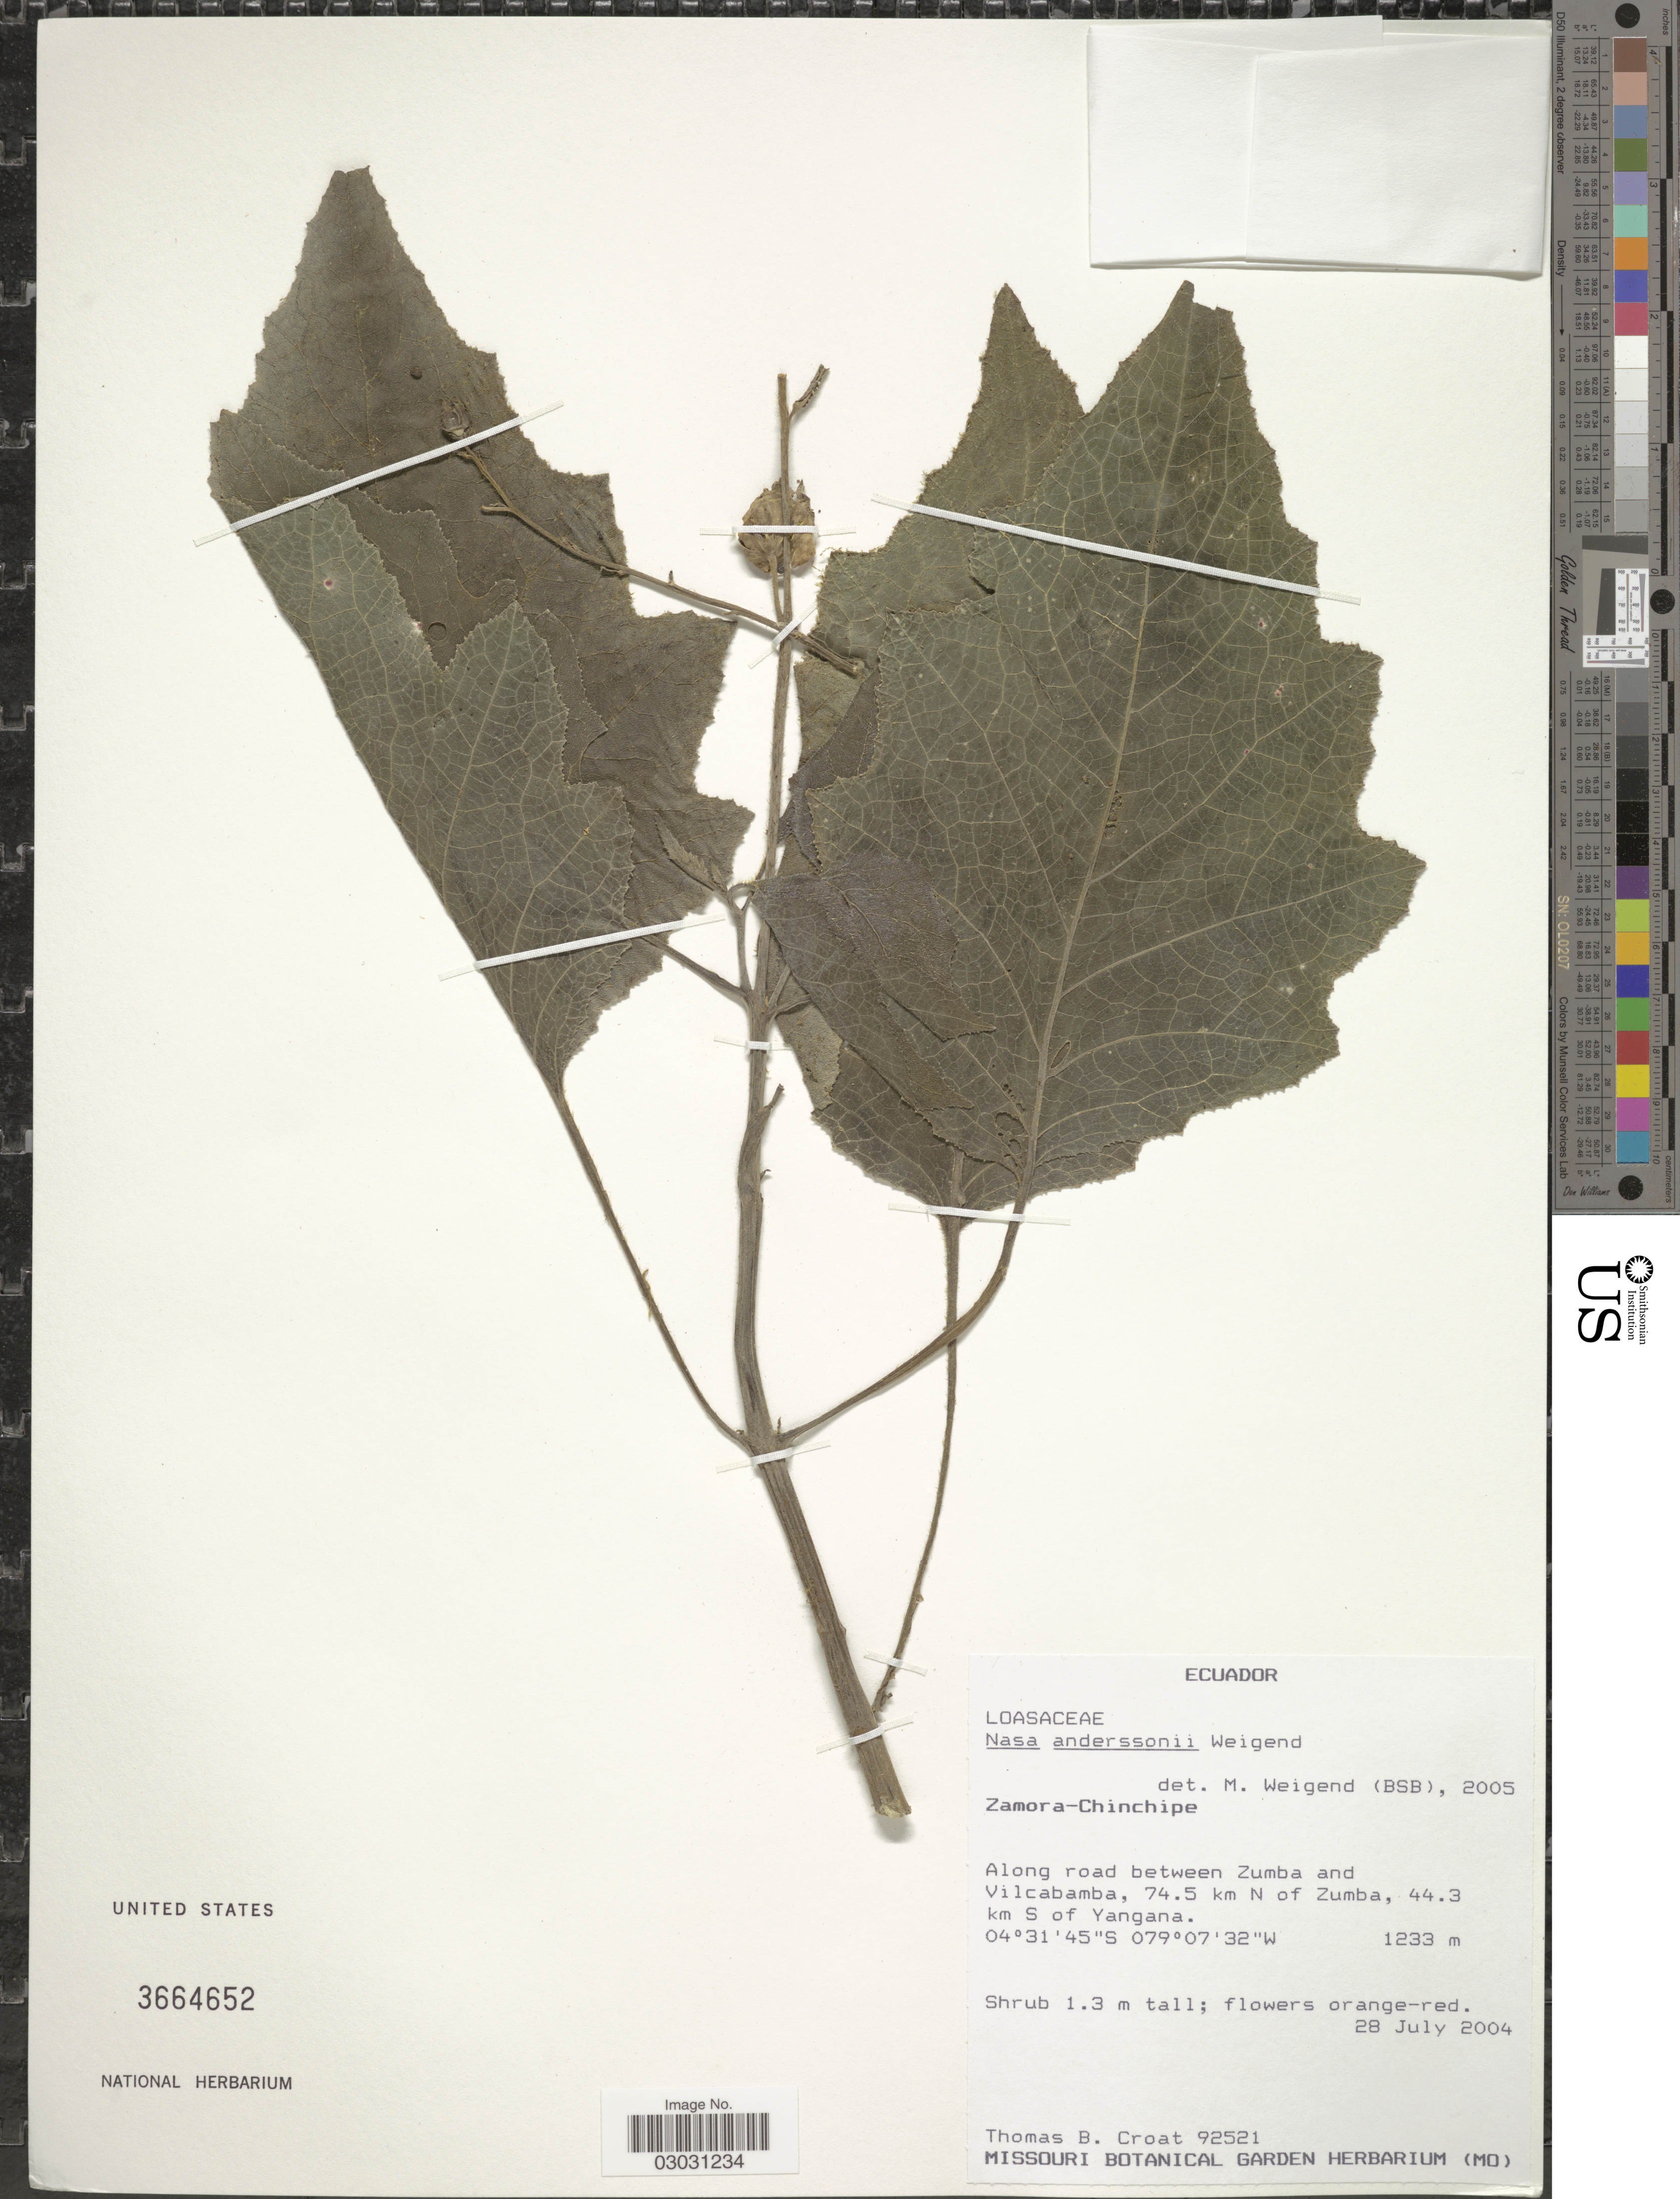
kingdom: Plantae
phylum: Tracheophyta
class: Magnoliopsida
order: Cornales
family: Loasaceae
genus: Nasa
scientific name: Nasa anderssonii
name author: Weigend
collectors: T. B. Croat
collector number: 92521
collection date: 2004-07-28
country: Ecuador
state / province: Zamora-Chinchipe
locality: Along road between Zumba and Vilcabamba, 74.5 km N of Zumba, 44.3 km S of Yangana.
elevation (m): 1233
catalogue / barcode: US 3664652